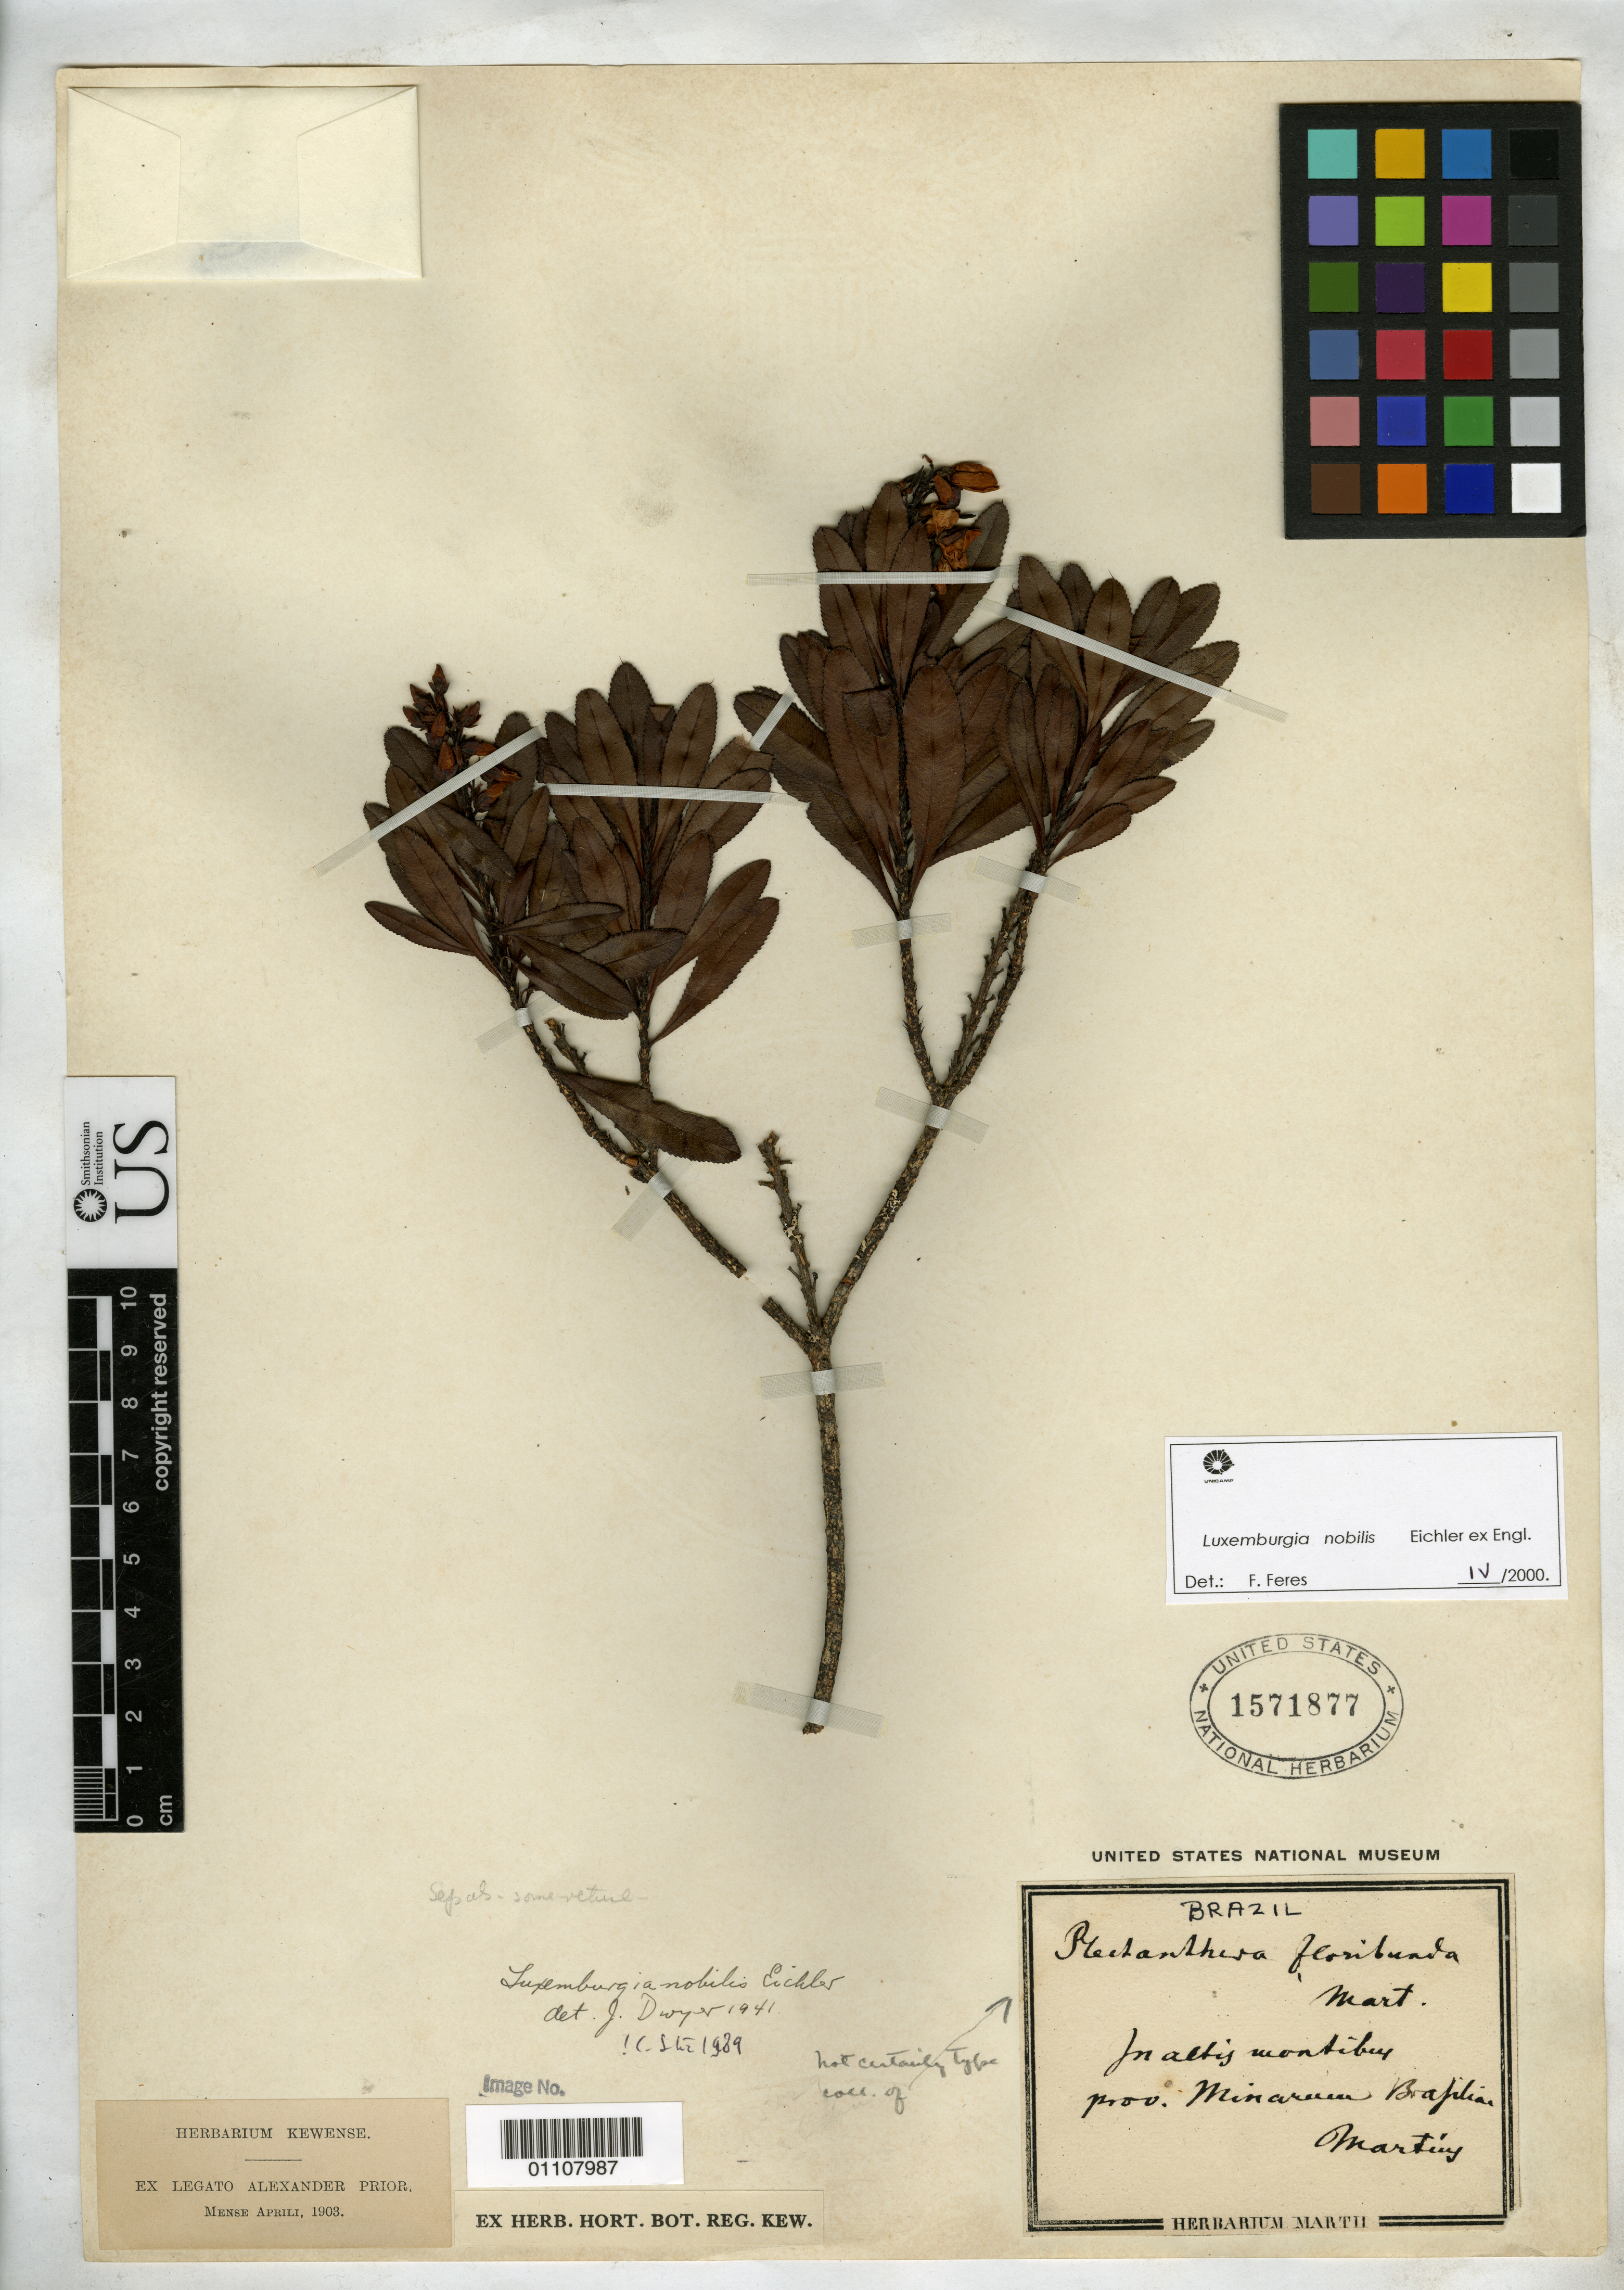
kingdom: Plantae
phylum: Tracheophyta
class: Magnoliopsida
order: Malpighiales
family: Ochnaceae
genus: Plectanthera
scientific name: Plectanthera floribunda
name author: Mart. & Zucc.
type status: Possible Type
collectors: C. F. Martius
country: Brazil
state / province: Minas Gerais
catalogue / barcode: US 1571877